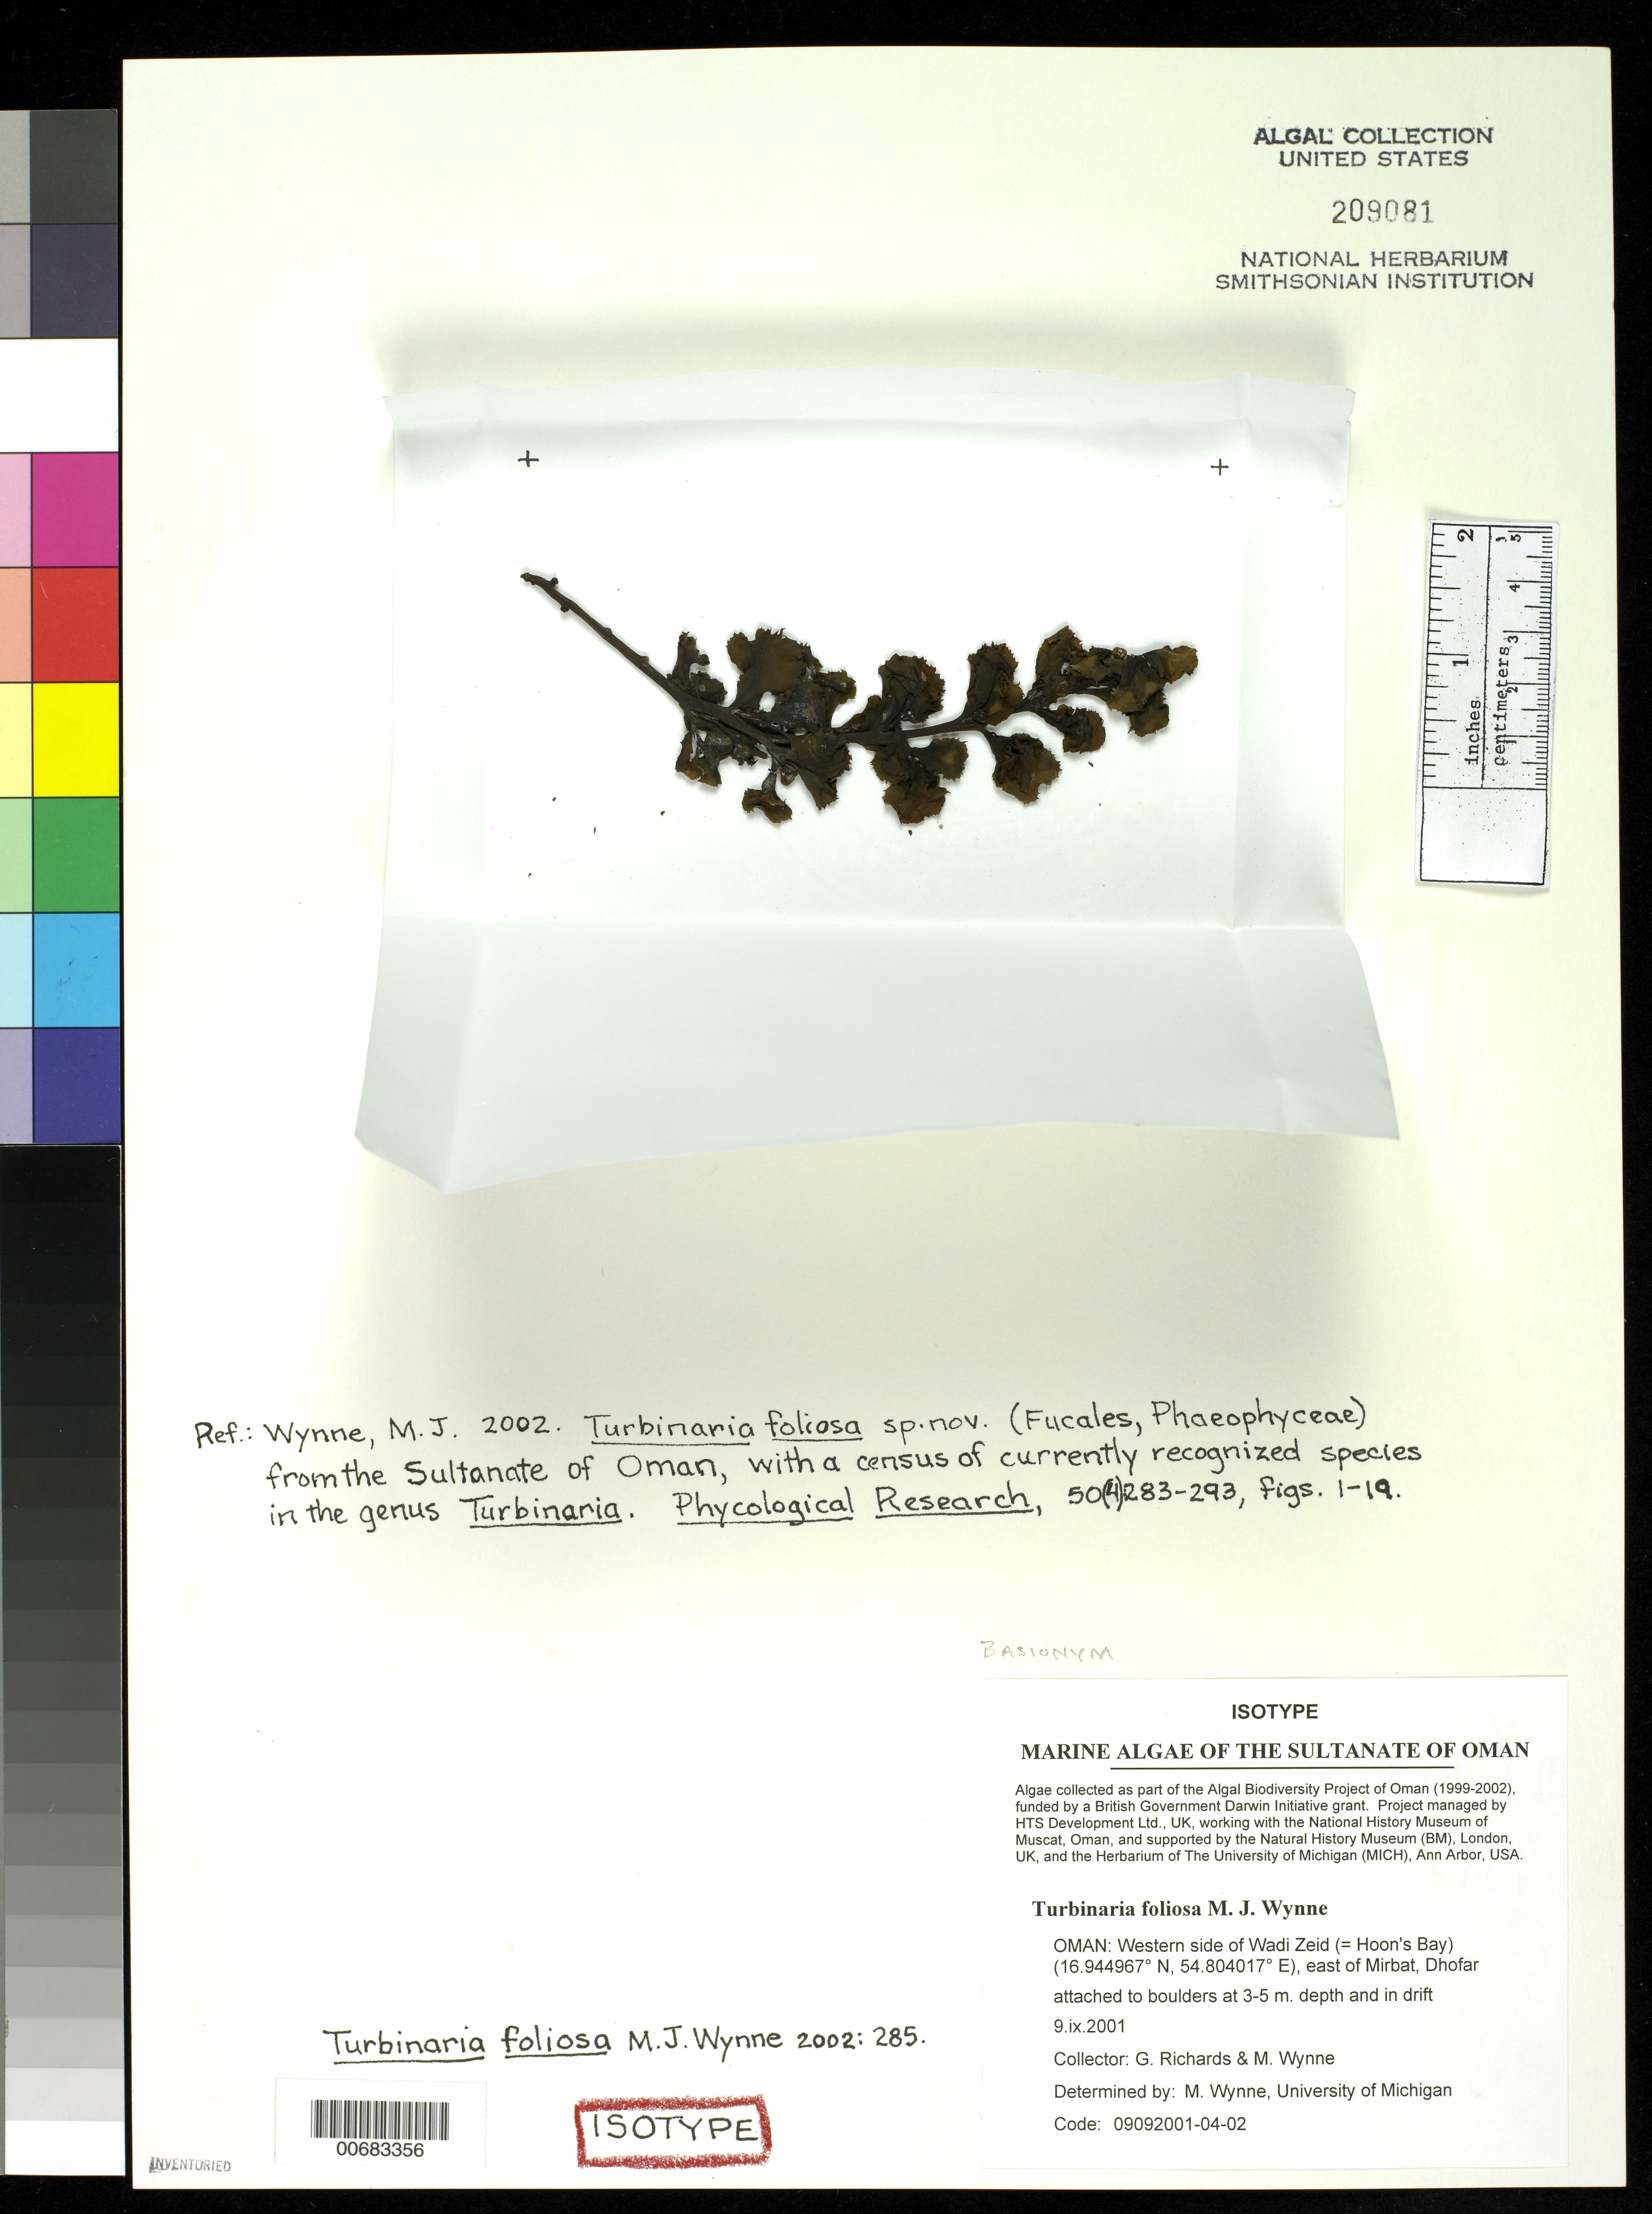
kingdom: Chromista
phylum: Ochrophyta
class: Phaeophyceae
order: Fucales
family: Sargassaceae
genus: Turbinaria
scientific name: Turbinaria foliosa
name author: M.J. Wynne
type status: Isotype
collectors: G. Richards & M.J. Wynne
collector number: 09092001-04-02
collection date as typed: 09 Sep 2001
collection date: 2001-09-09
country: Oman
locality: Dhofar, western side of Wadi Zeid (=Hoon's Bay) east of Mirbat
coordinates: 16.944967 N, 54.804017 E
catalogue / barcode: US 209081